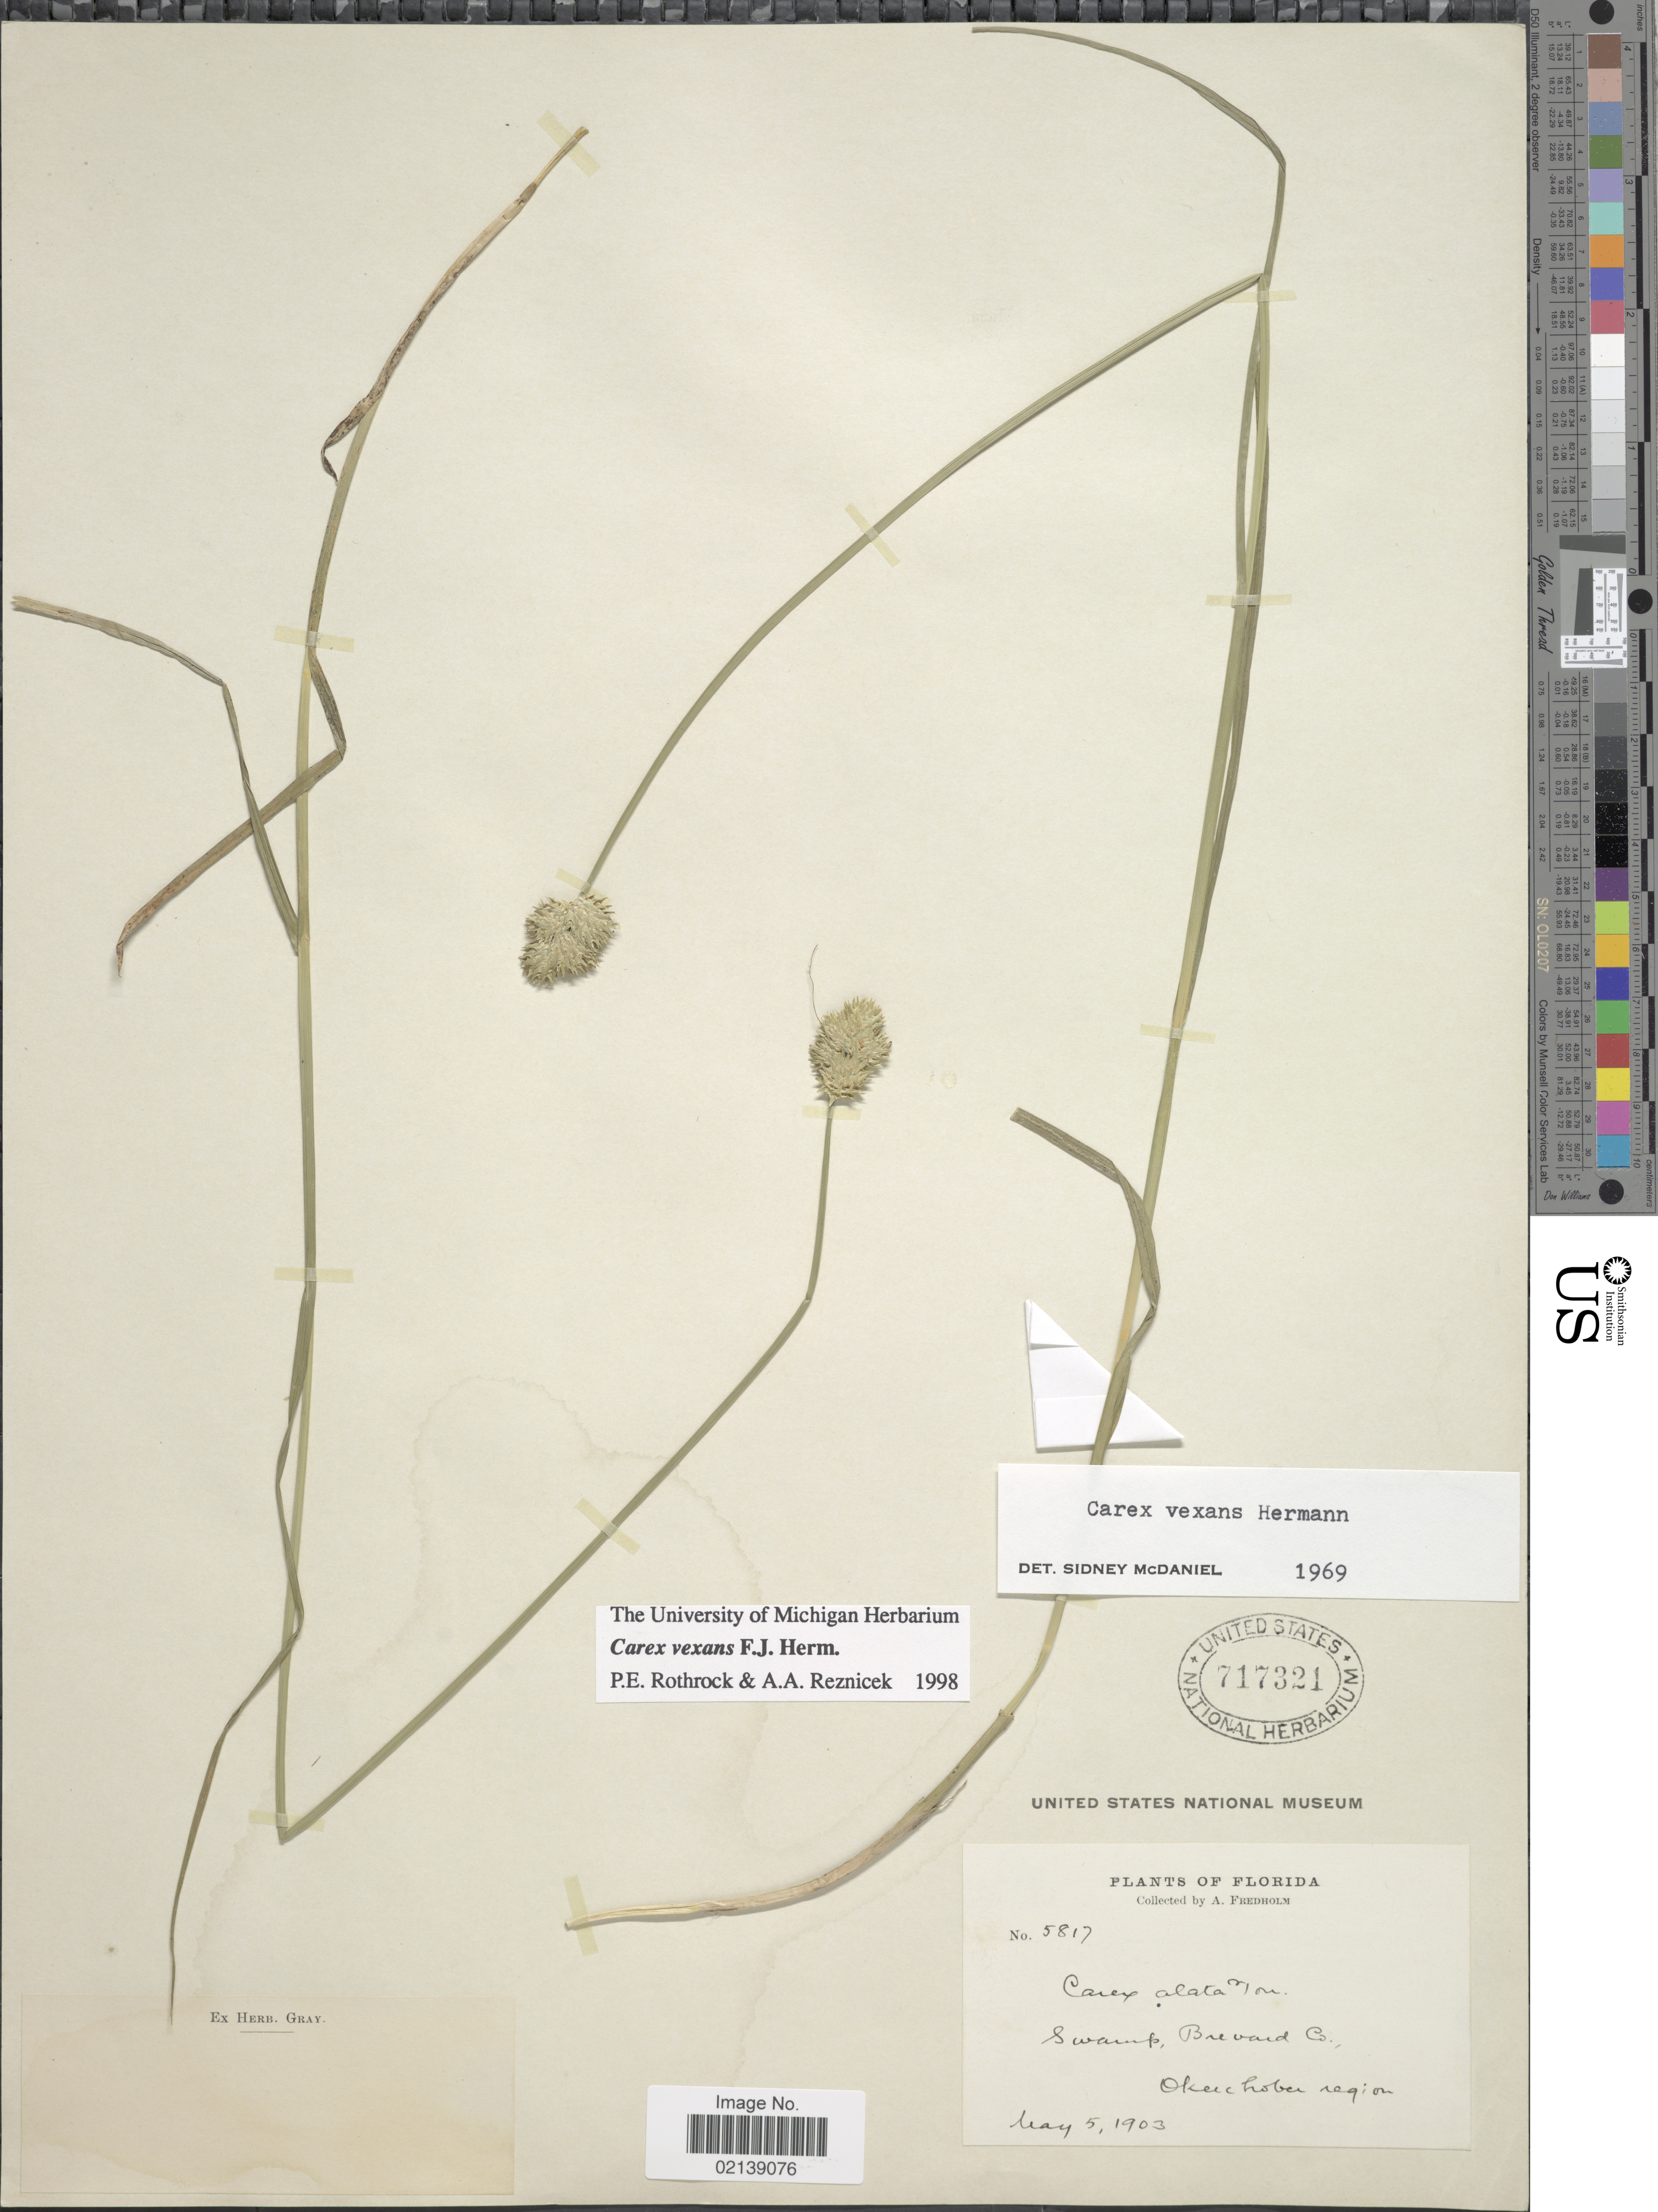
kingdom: Plantae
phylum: Tracheophyta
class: Liliopsida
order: Poales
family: Cyperaceae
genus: Carex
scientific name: Carex vexans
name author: F.J. Herm.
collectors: A. Fredholm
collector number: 5817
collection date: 1903-05-05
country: United States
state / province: Florida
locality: Swamp, Brevard Co., Okeechober region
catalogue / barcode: US 717321